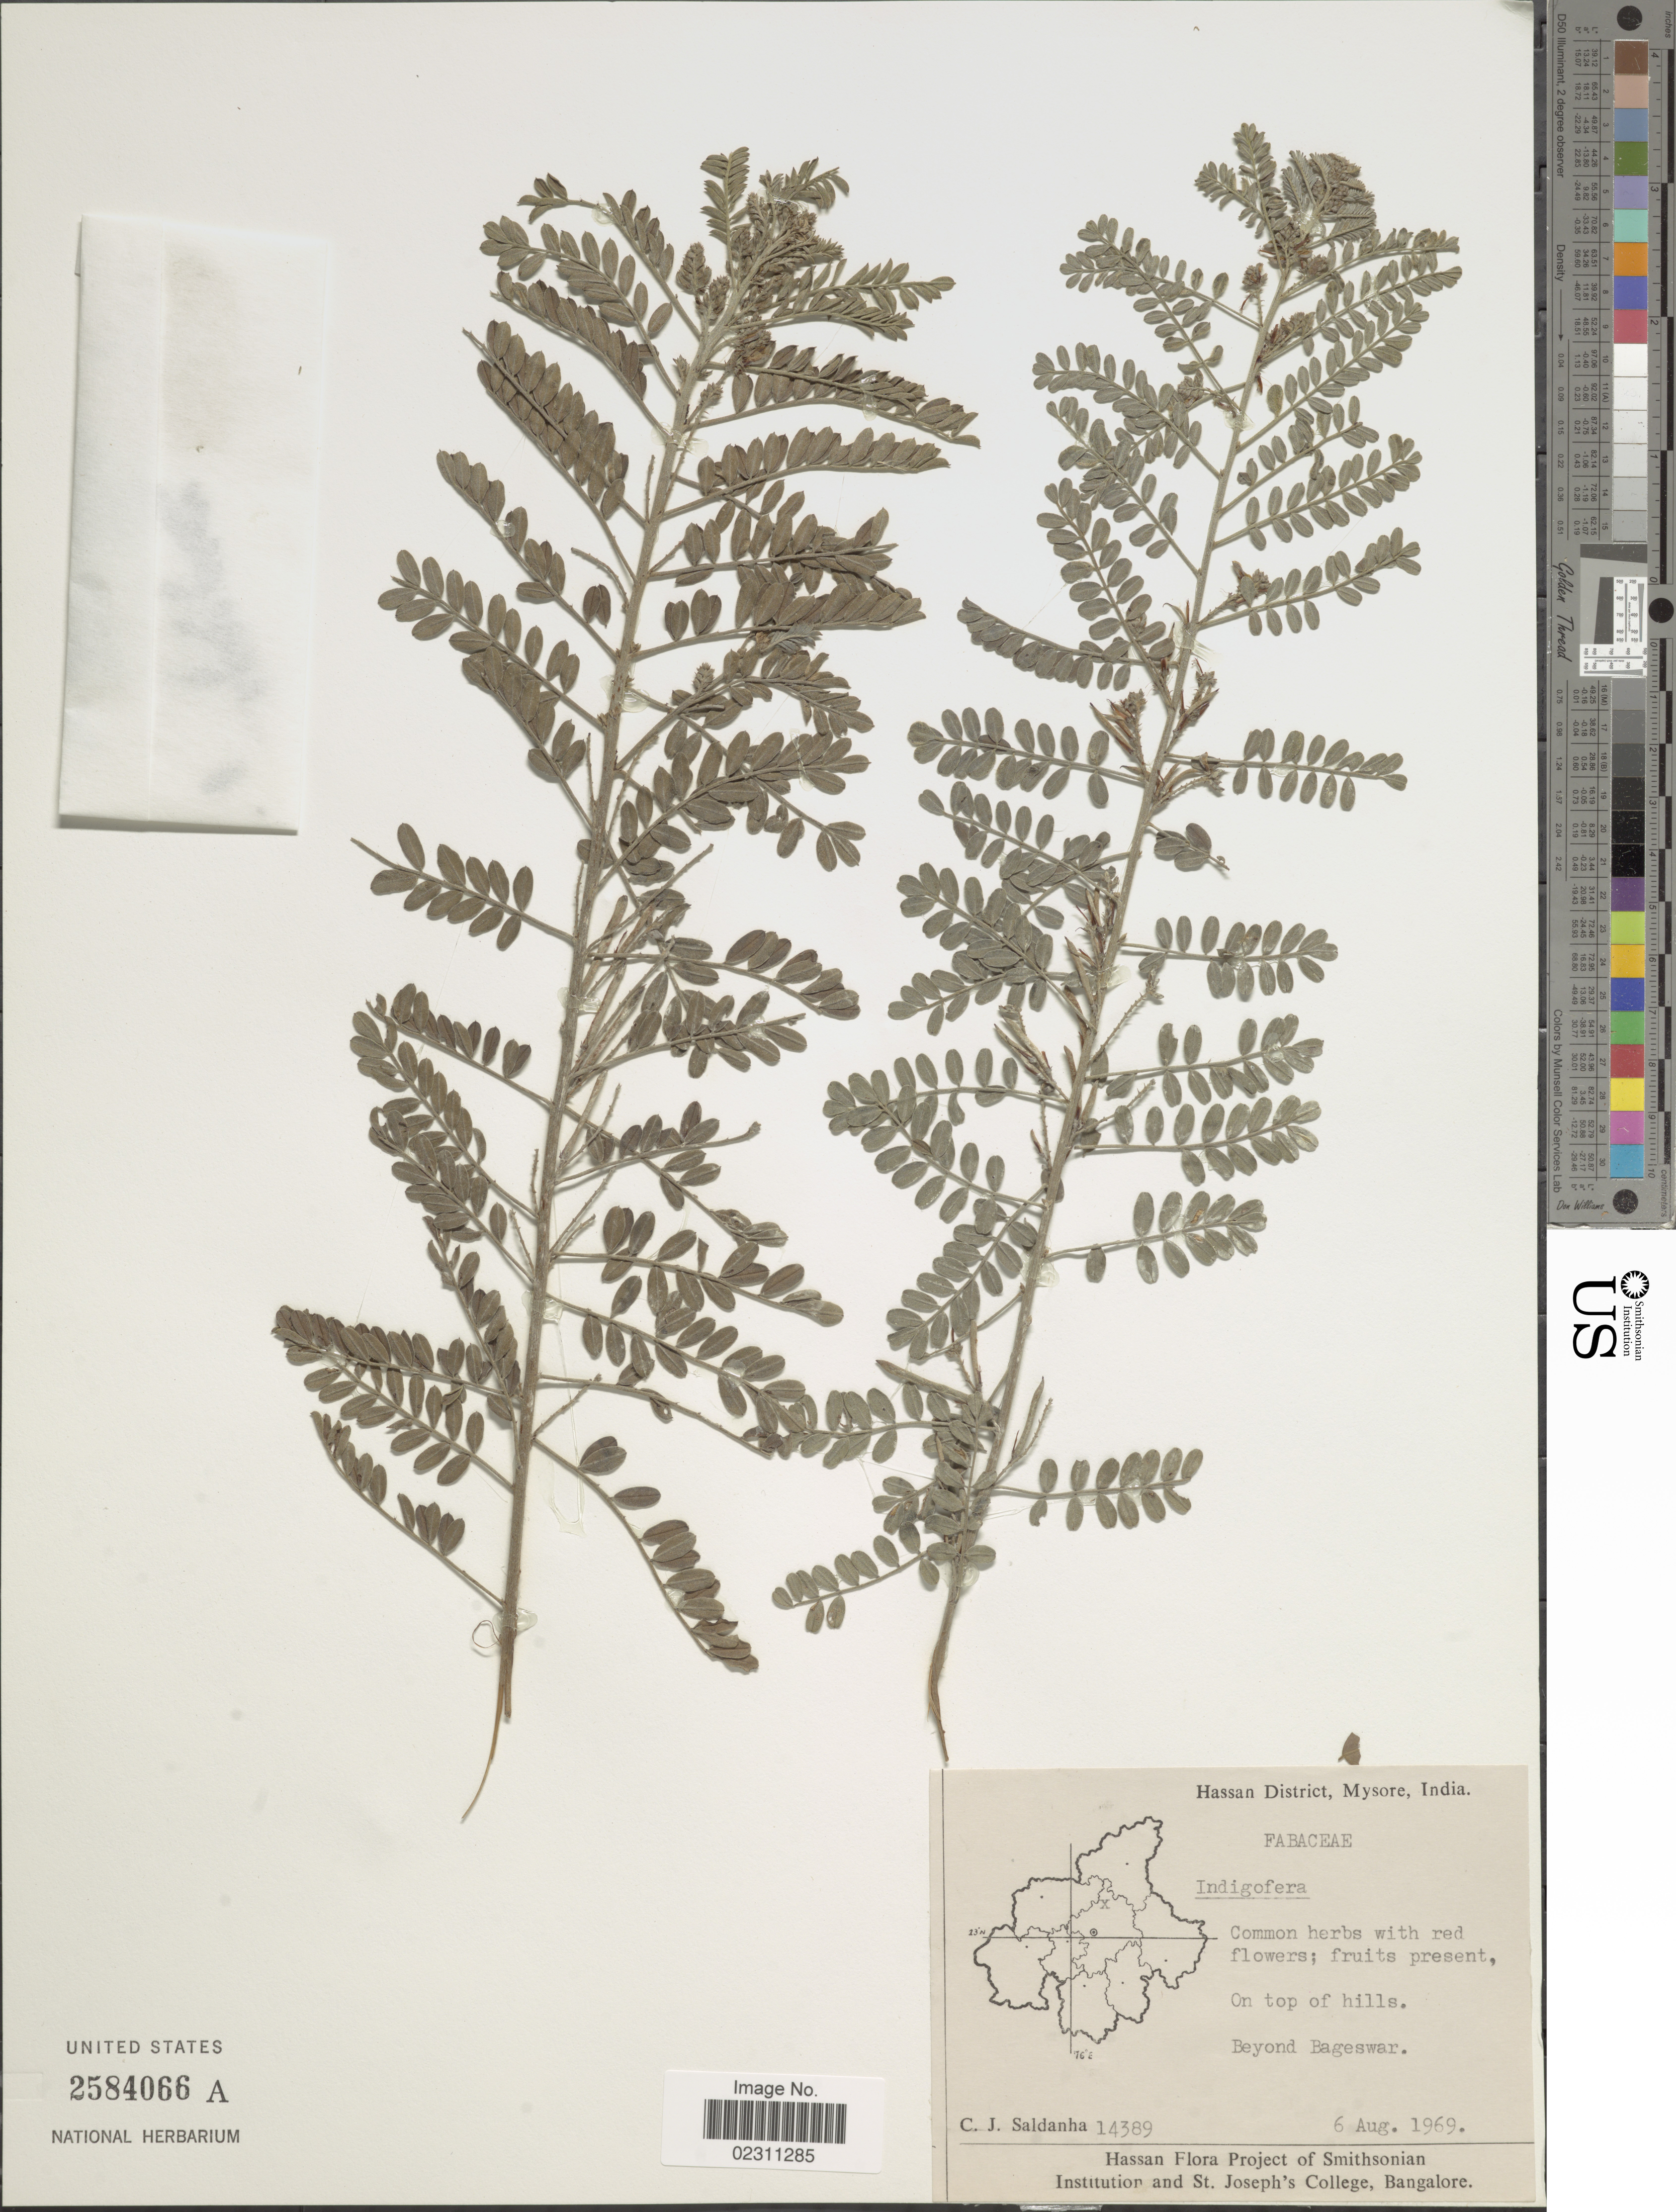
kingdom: Plantae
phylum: Tracheophyta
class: Magnoliopsida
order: Fabales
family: Fabaceae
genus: Indigofera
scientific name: Indigofera sp.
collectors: C. J. Saldanha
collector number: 14389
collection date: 1969-08-06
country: India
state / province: Karnataka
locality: Hassan District, Mysore. Beyond Bageswar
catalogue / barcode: US 2584066A